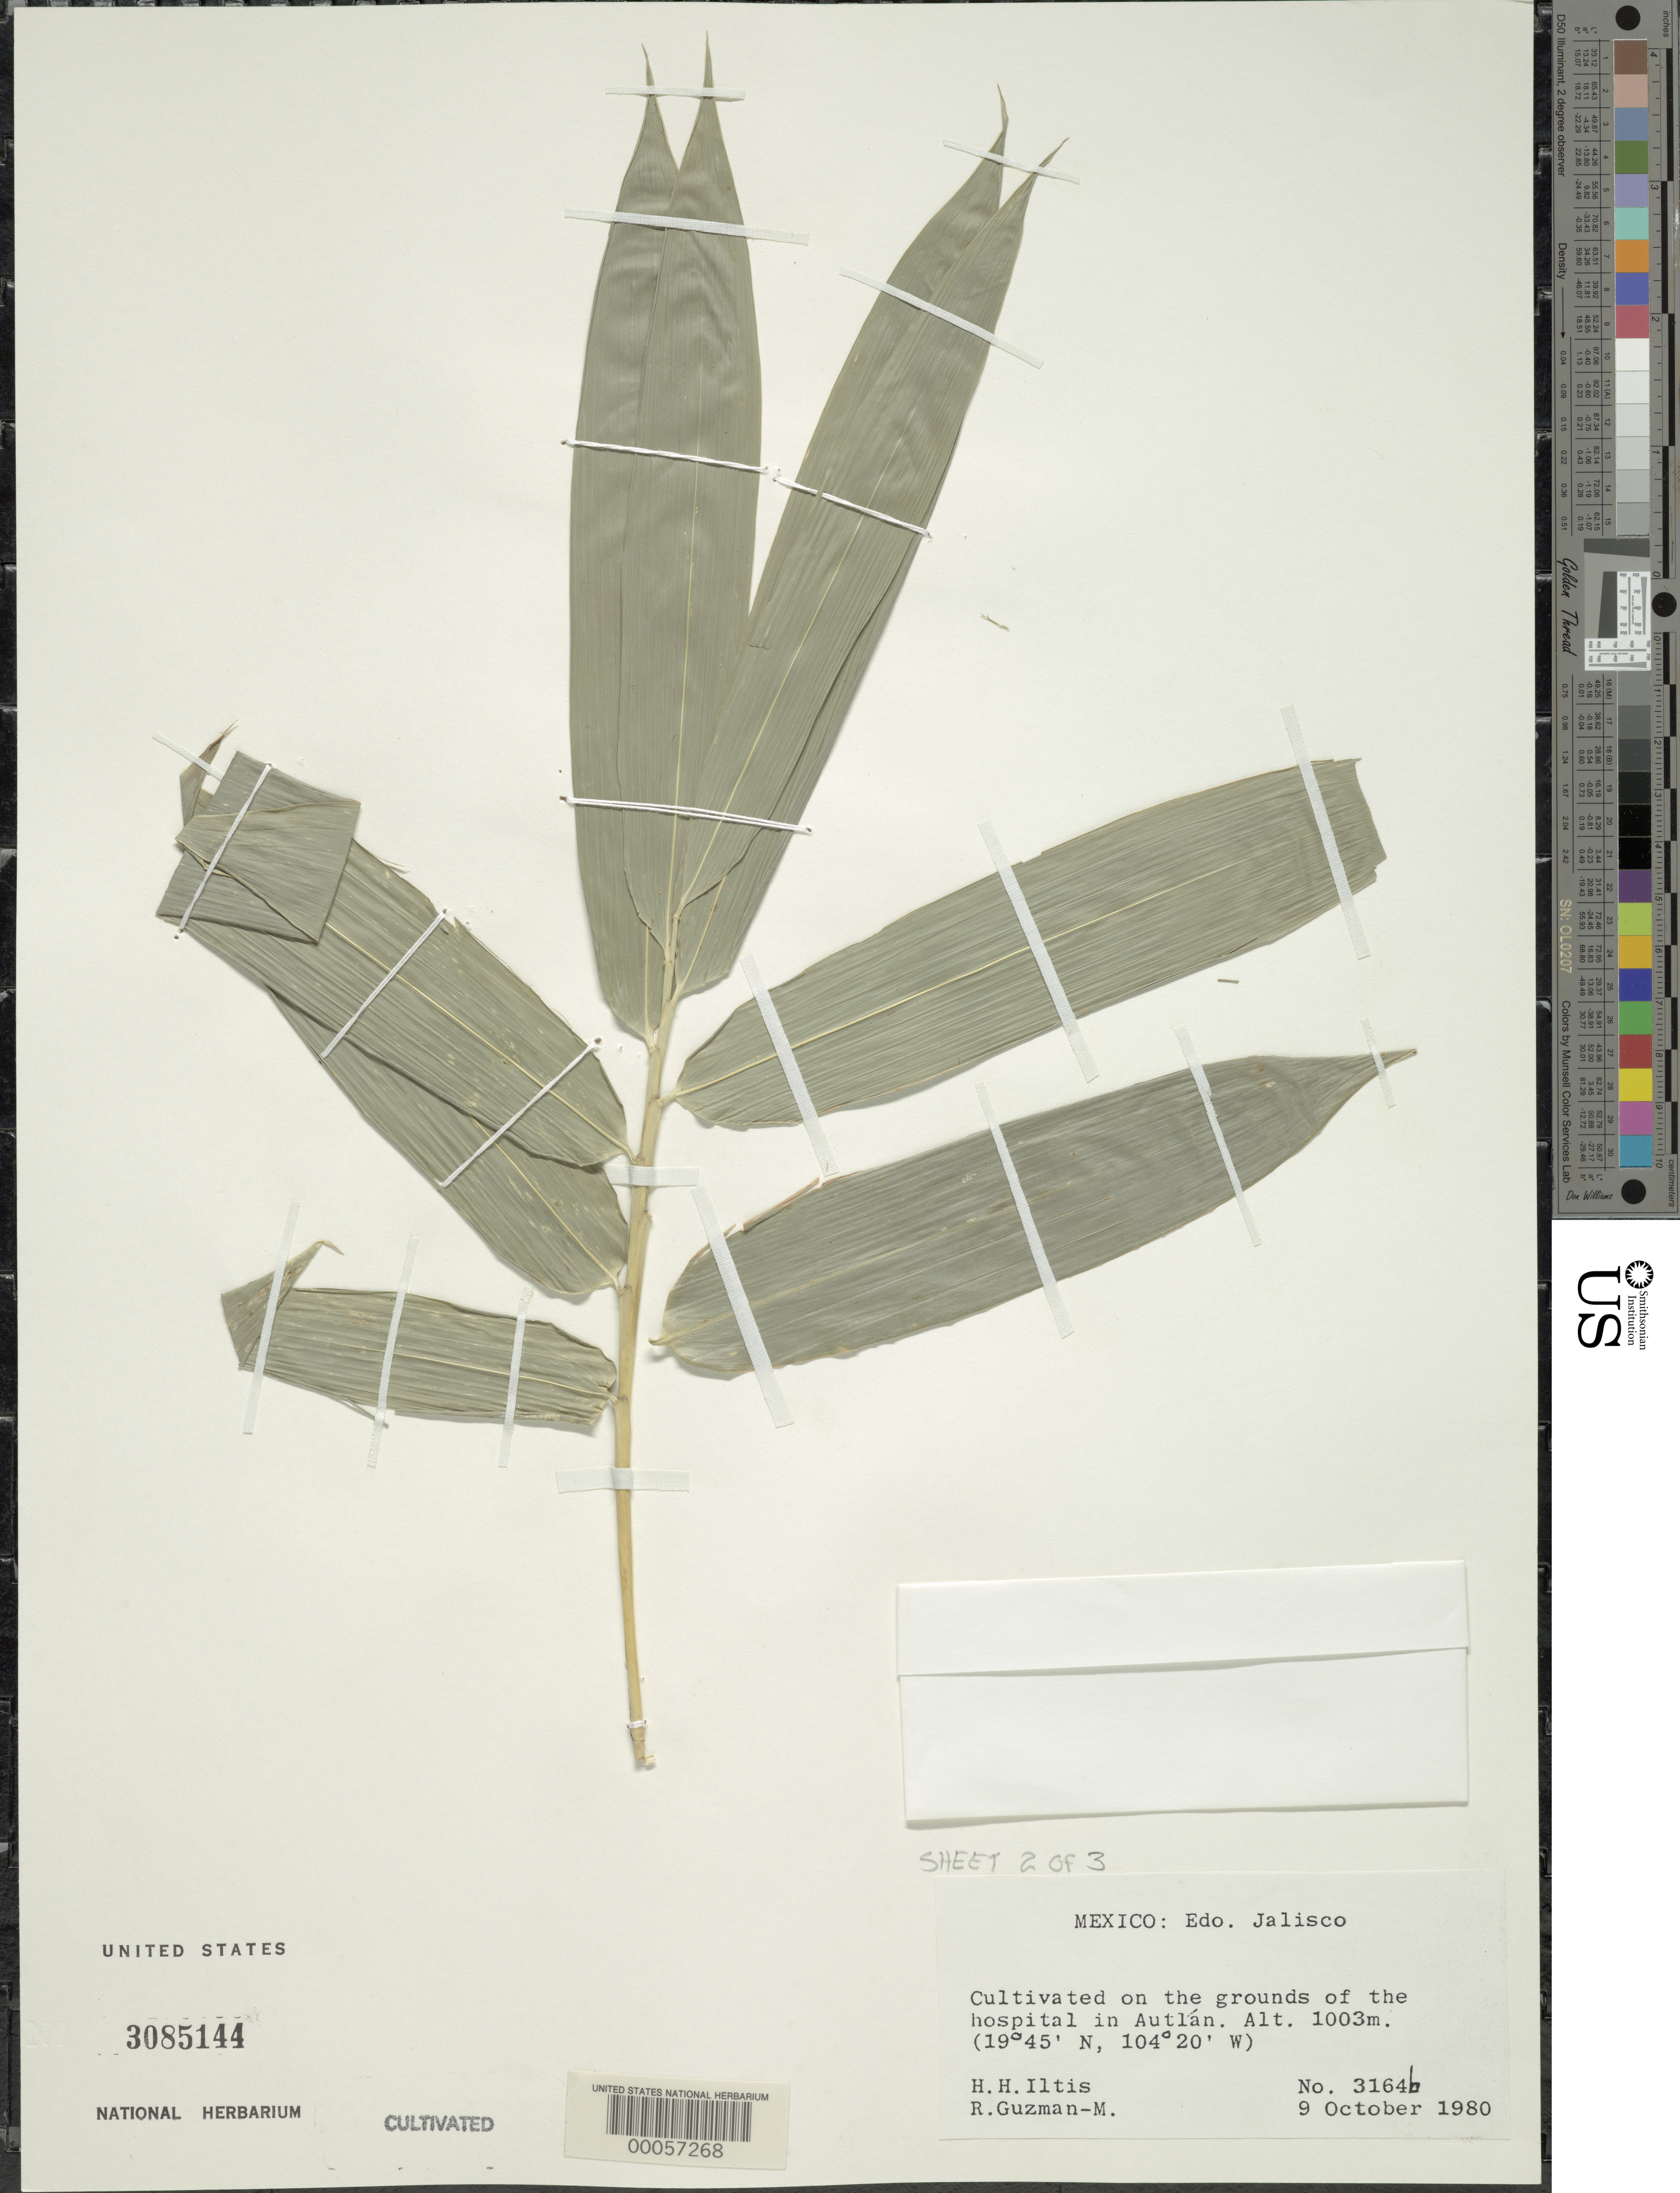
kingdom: Plantae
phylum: Tracheophyta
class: Liliopsida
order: Poales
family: Poaceae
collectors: H. H. Iltis & R. Guzman-M.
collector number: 3164b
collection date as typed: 09 Oct 1980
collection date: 1980-10-09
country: Mexico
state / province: Jalisco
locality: Autlan, (hospital - Autlán)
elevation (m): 1003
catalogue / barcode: US 3085144